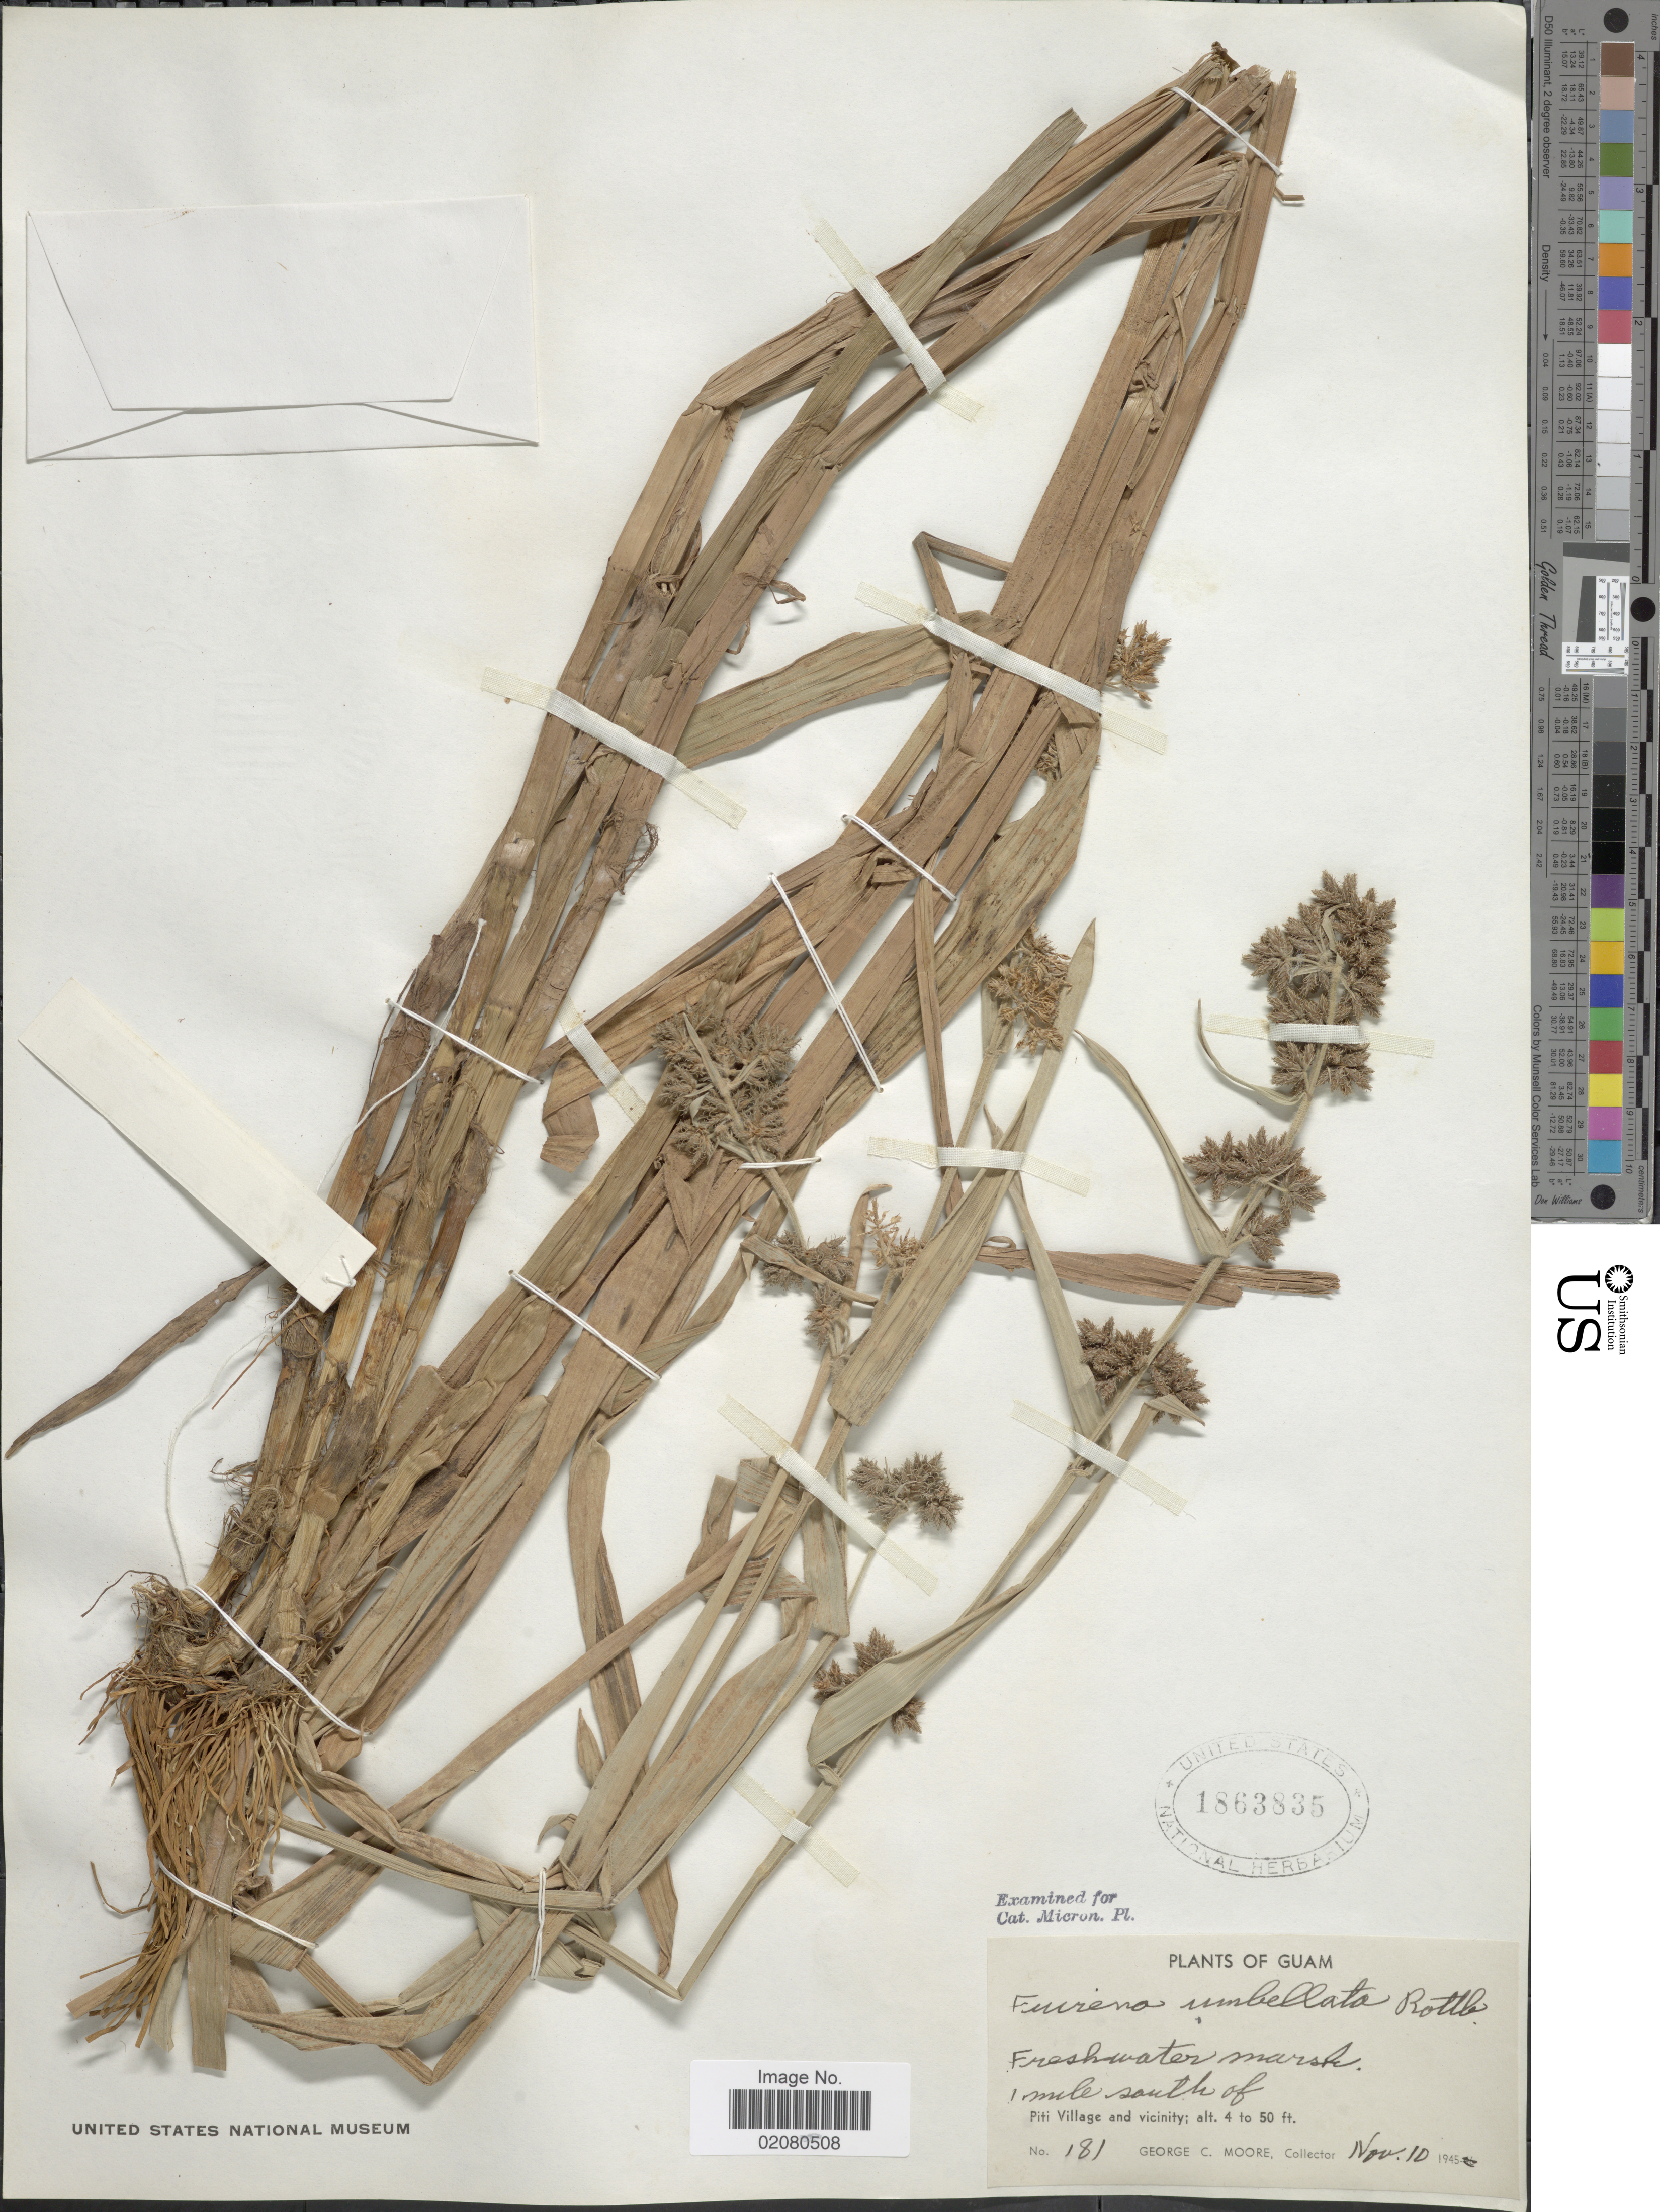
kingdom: Plantae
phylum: Tracheophyta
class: Liliopsida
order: Poales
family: Cyperaceae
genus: Fuirena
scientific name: Fuirena umbellata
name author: Rottb.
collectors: G. C. Moore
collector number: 181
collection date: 1945-11-10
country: Guam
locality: Freshwater marsh, 1 mile south of Piti Village and Vicinity.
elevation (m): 1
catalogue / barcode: US 1863835